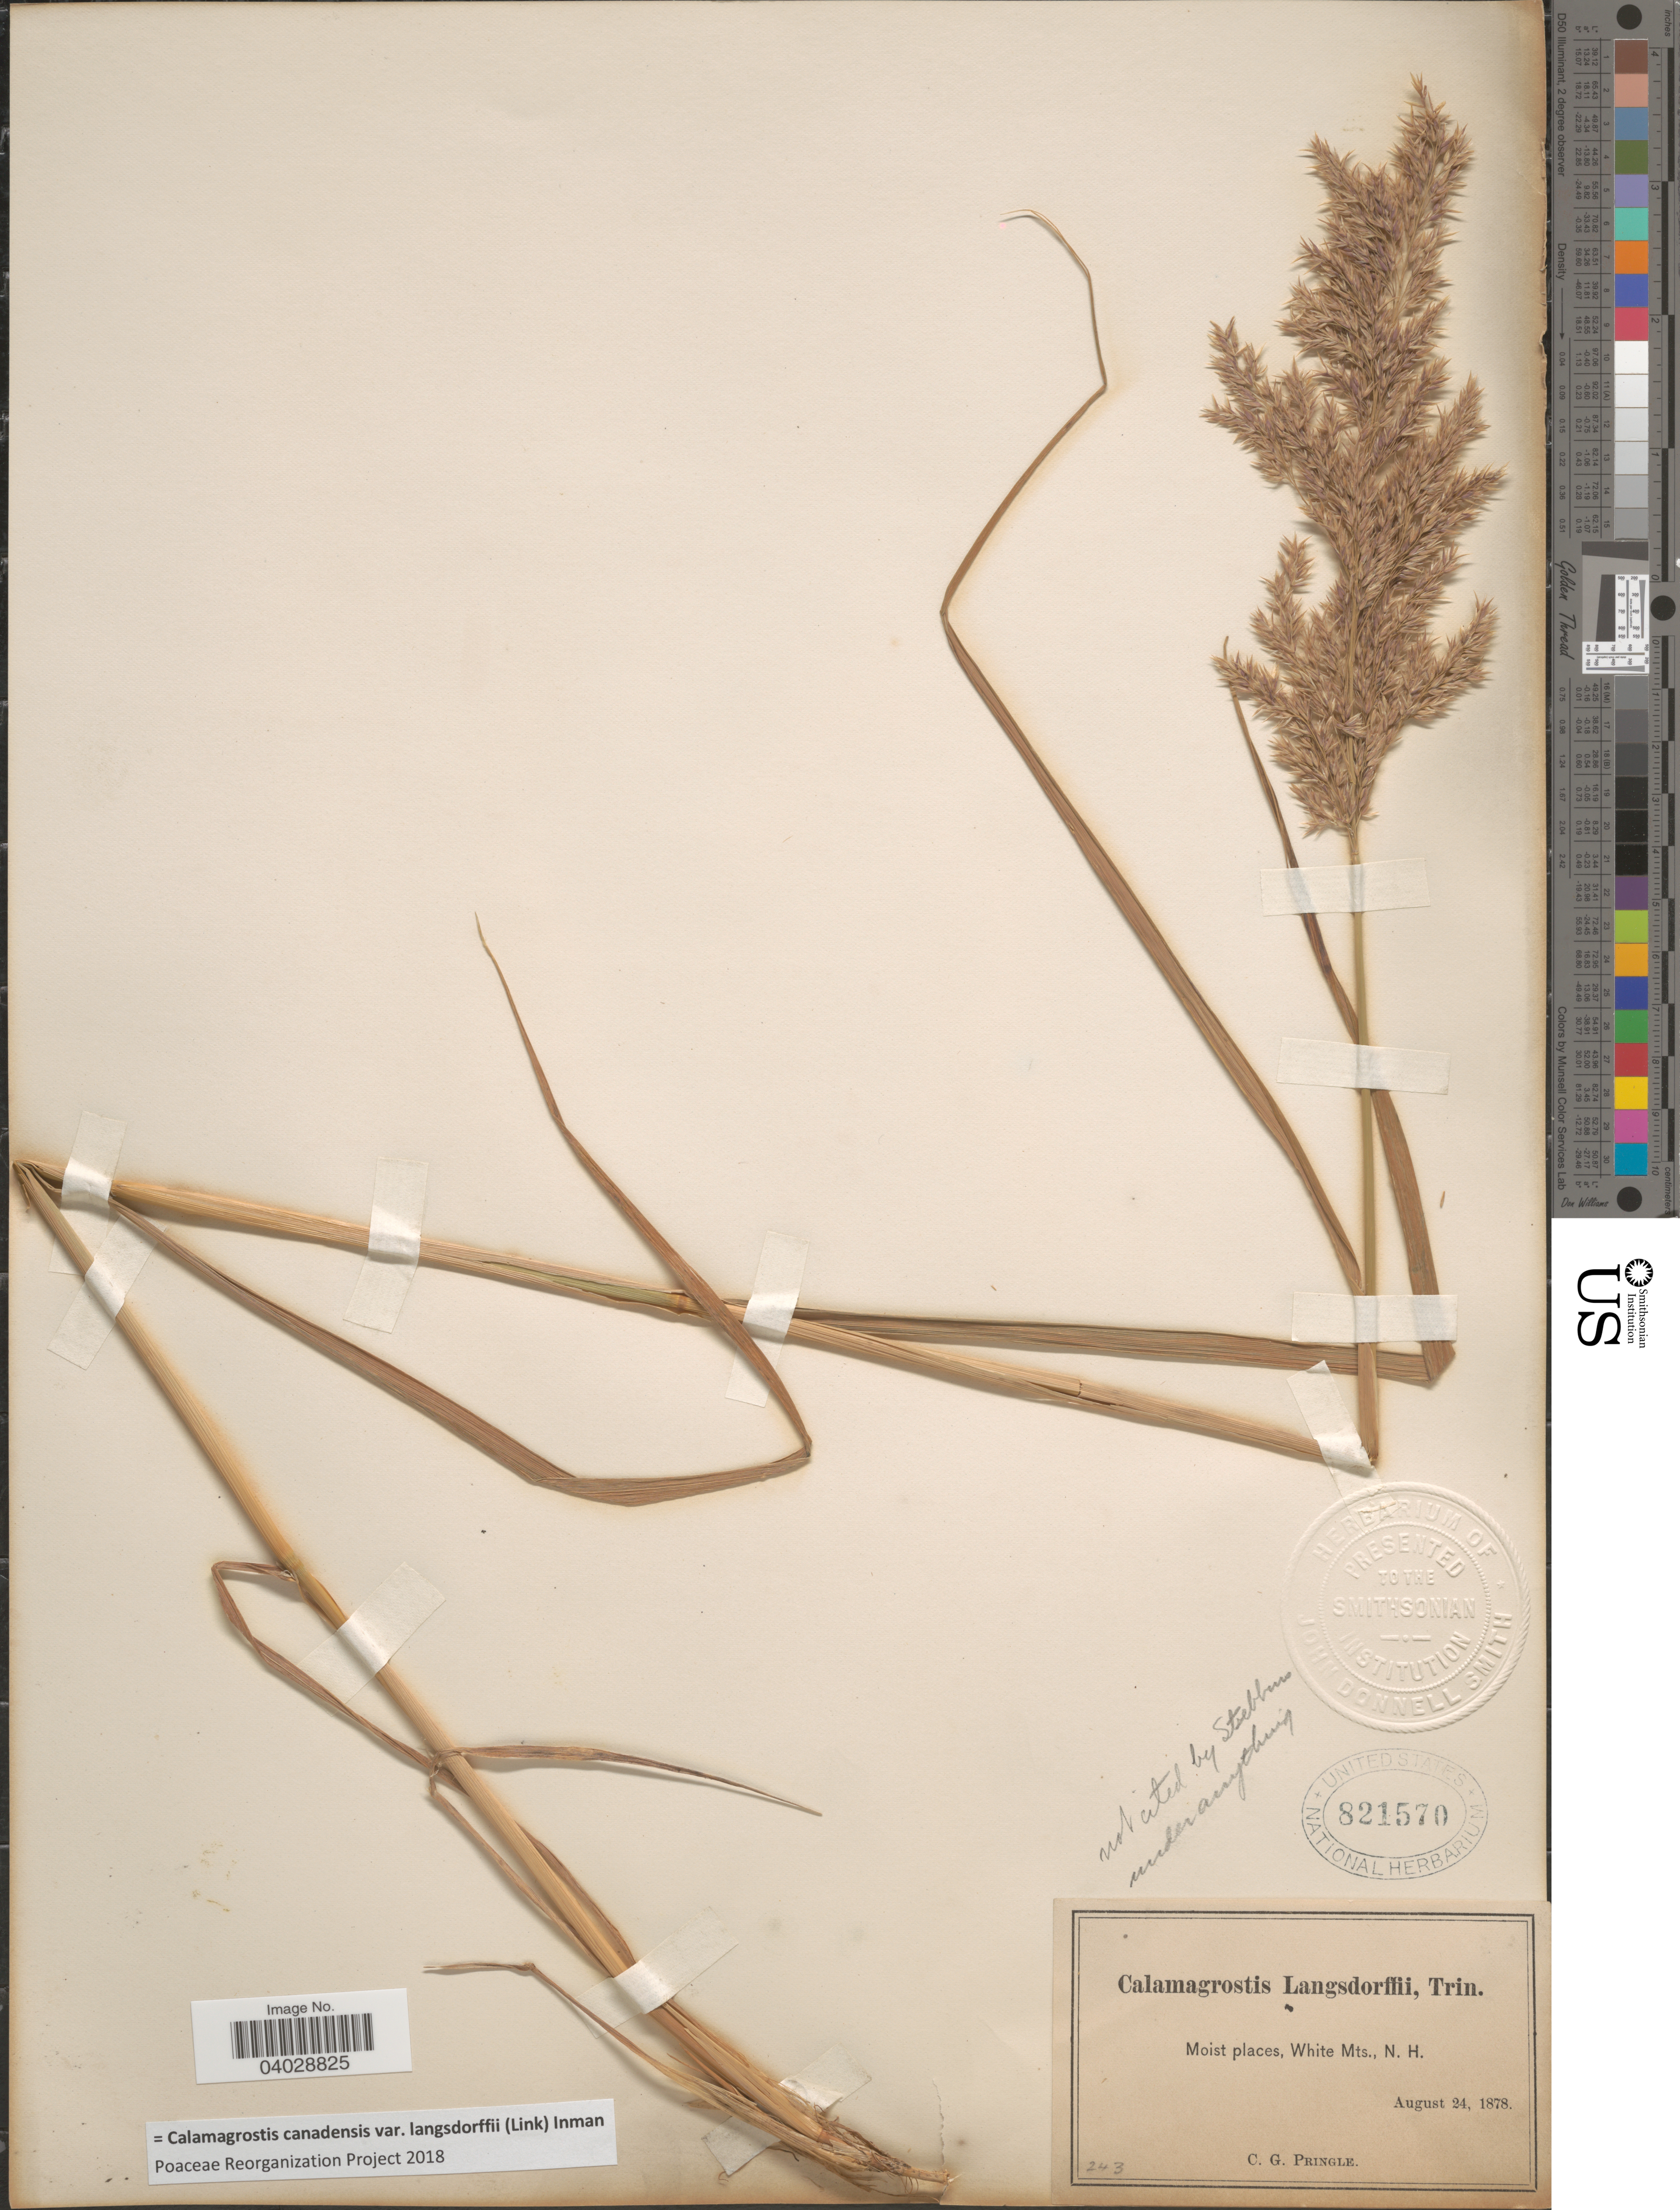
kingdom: Plantae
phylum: Tracheophyta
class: Liliopsida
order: Poales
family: Poaceae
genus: Calamagrostis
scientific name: Calamagrostis canadensis var. langsdorffii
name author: (Link) Inman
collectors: C. G. Pringle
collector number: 243?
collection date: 1878-08-24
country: United States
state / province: New Hampshire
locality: Moist places, White Mts.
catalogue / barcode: US 821570